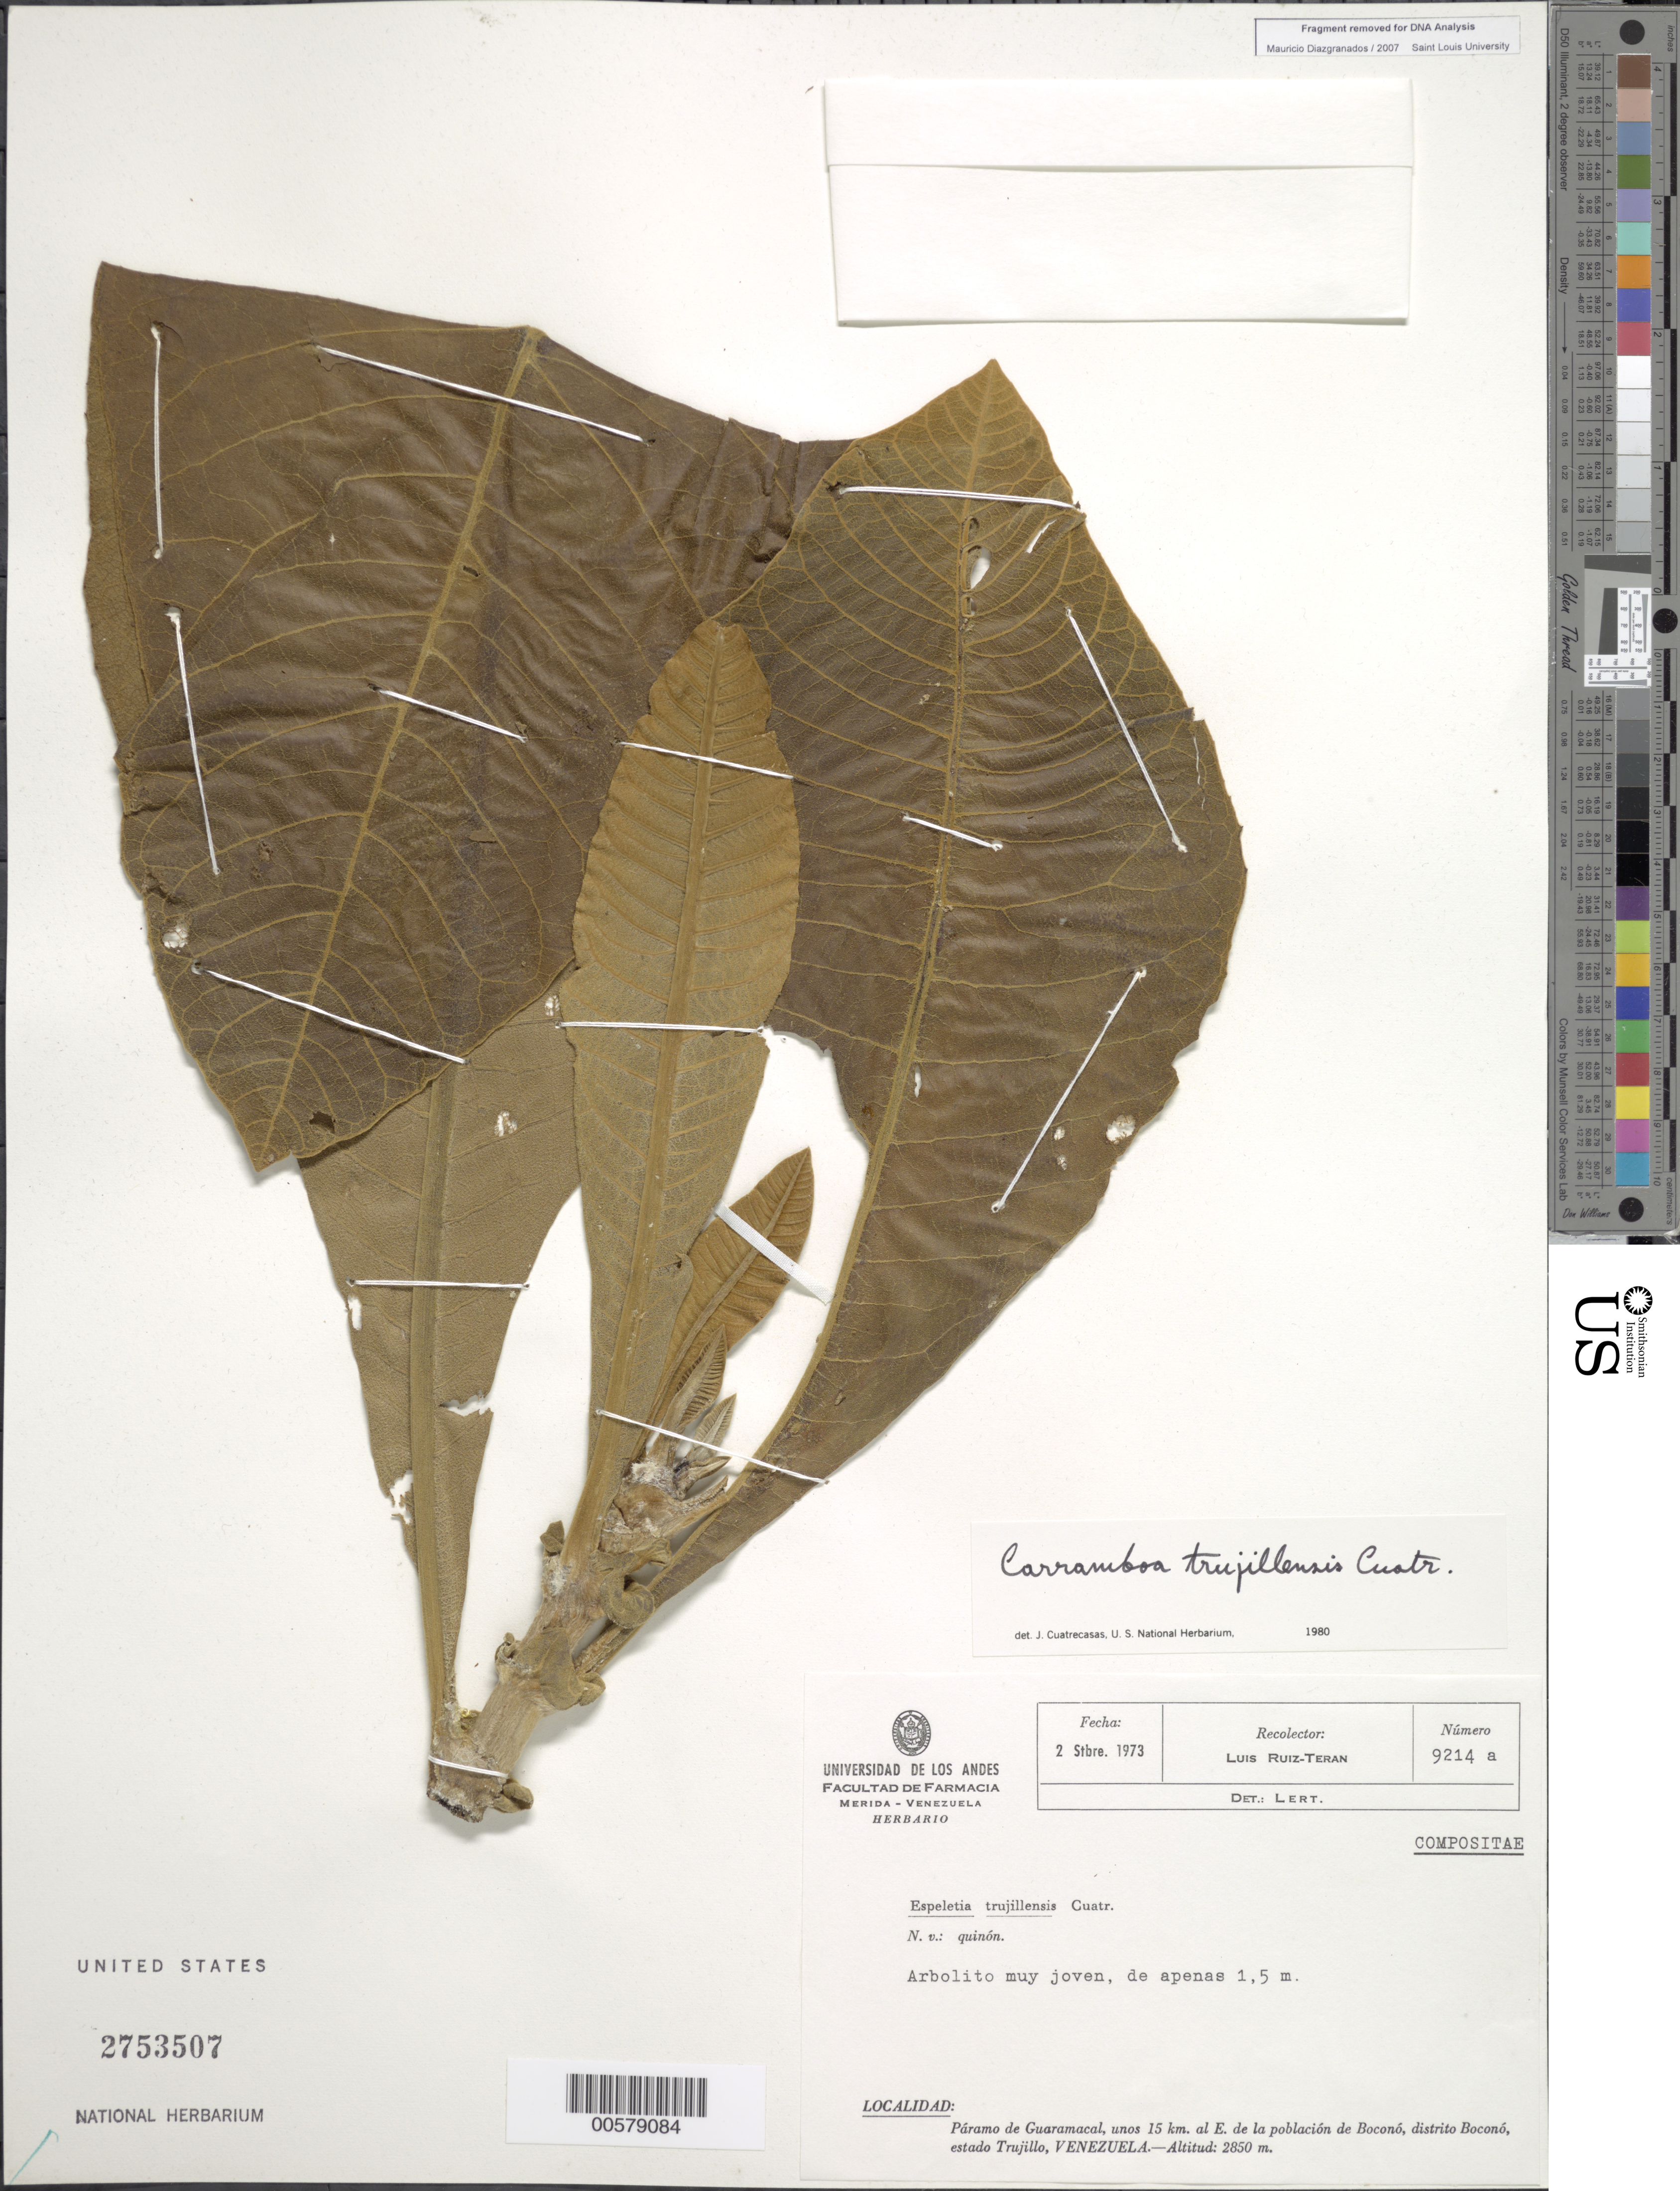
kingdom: Plantae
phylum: Tracheophyta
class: Magnoliopsida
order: Asterales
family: Asteraceae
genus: Carramboa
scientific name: Carramboa trujillensis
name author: (Cuatrec.) Cuatrec.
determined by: Cuatrecasas, J.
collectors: L. E. Ruíz-Terán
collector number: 9214a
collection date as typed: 02 Sep 1973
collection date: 1973-09-02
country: Venezuela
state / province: Trujillo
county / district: Boconó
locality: Páramo de Guaramacal, 15 km E de Boconó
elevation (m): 2850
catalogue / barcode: US 2753507